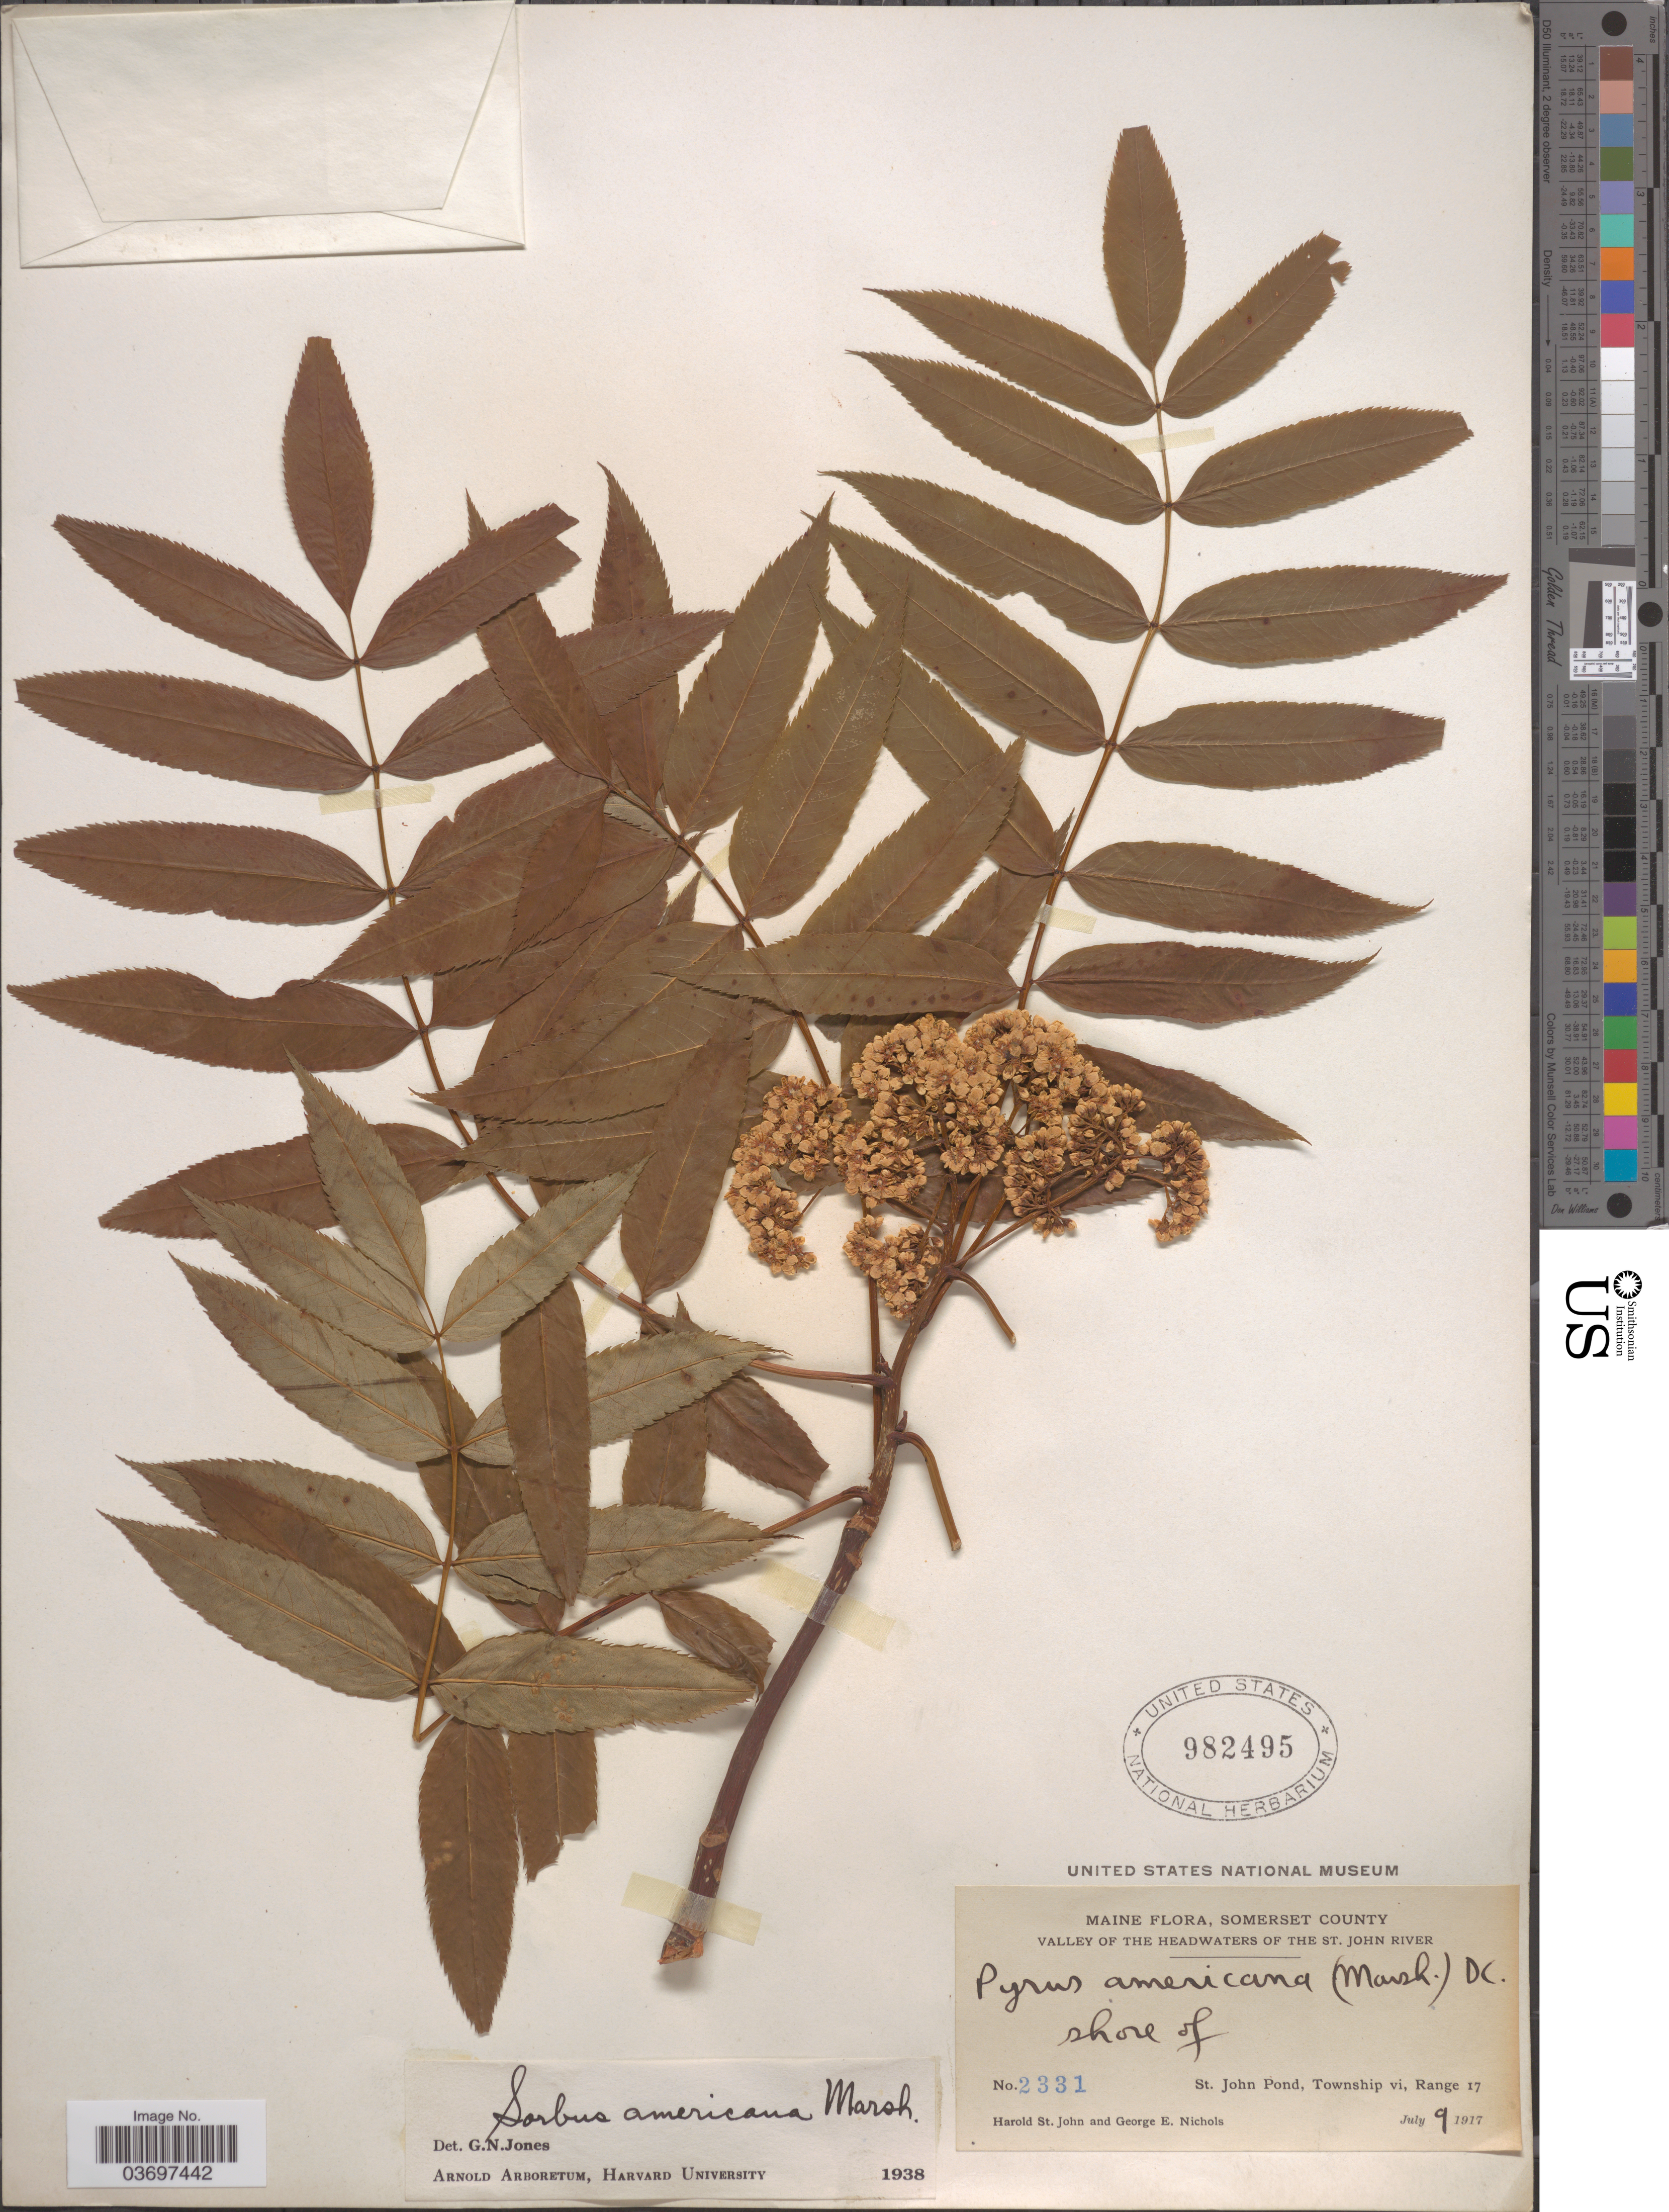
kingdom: Plantae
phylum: Tracheophyta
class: Magnoliopsida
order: Rosales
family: Rosaceae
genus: Sorbus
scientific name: Sorbus americana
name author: Marshall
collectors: H. St. John & G. E. Nichols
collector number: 2331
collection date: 1917-07-09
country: United States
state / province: Maine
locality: Somerset County. Valley of the Headwaters of the St. John River. Shore of St. John Pond, Township vi, Range 17.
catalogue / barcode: US 982495